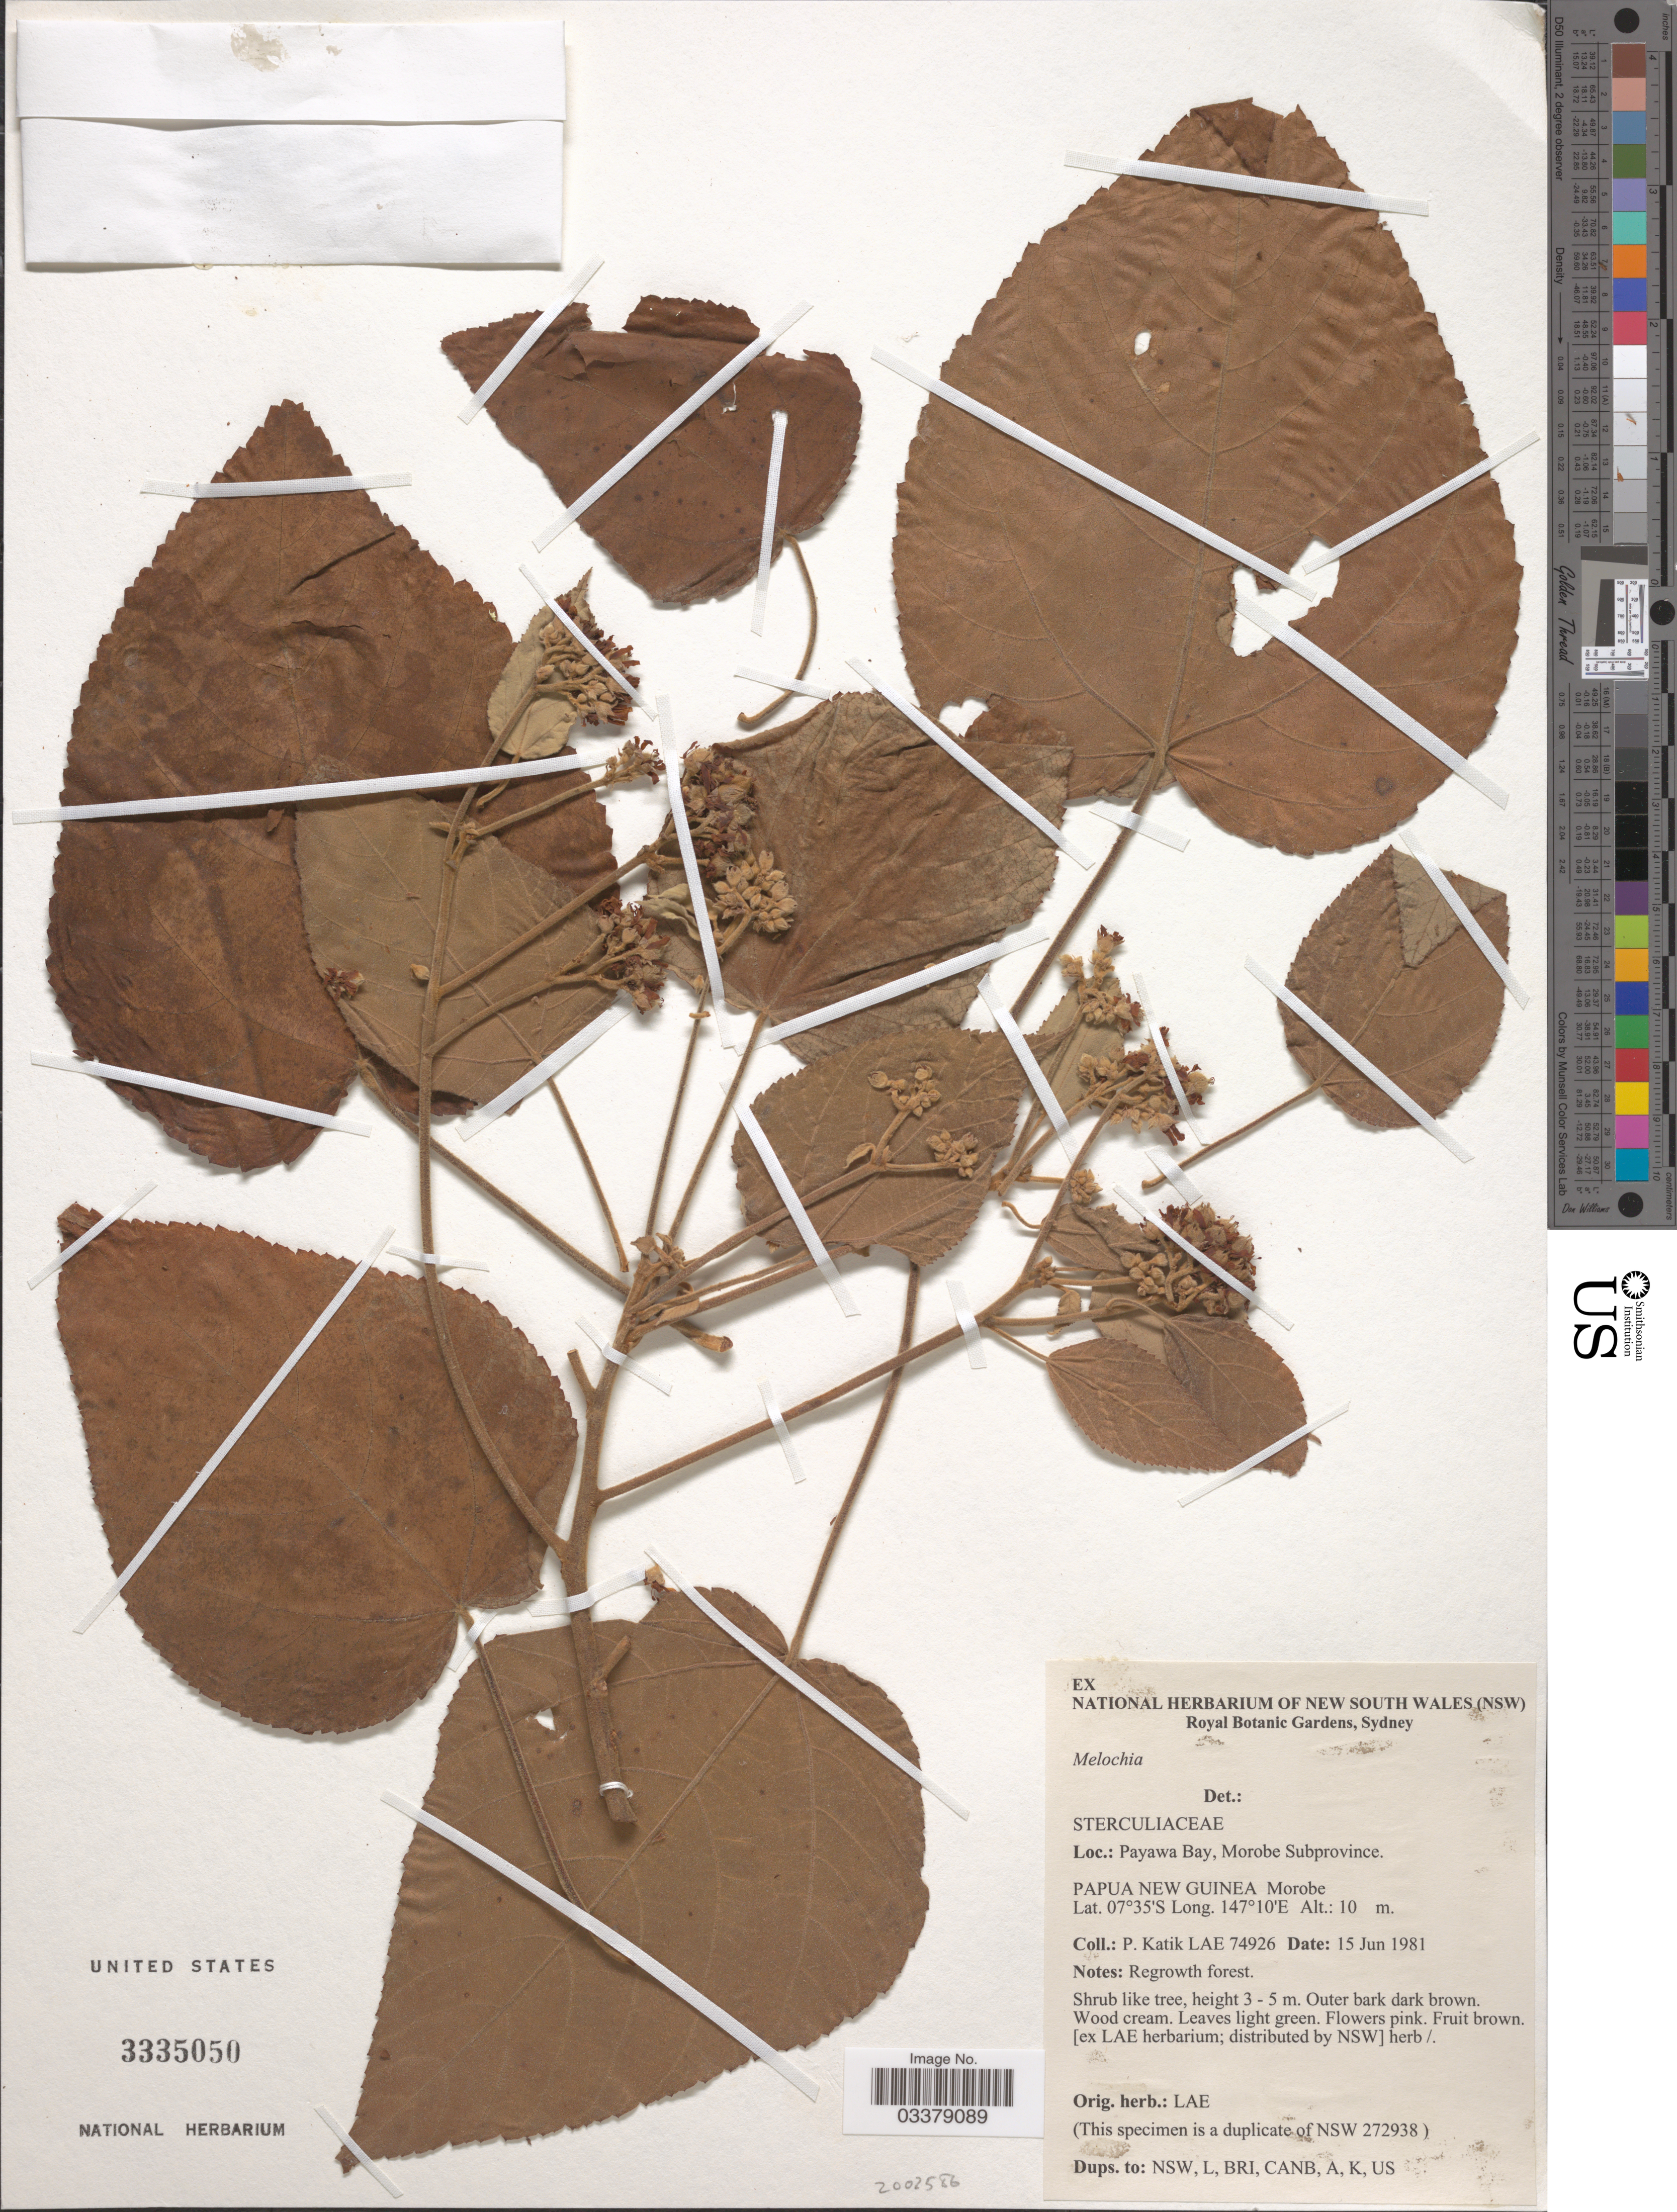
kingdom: Plantae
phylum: Tracheophyta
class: Magnoliopsida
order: Malvales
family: Malvaceae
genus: Melochia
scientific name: Melochia sp.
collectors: P. Katik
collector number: LAE74926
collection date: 1981-06-15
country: Papua New Guinea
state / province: Morobe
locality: Payawa Bay, Morobe Subprovince. Papua New Guinea.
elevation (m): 10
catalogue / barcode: US 3335050